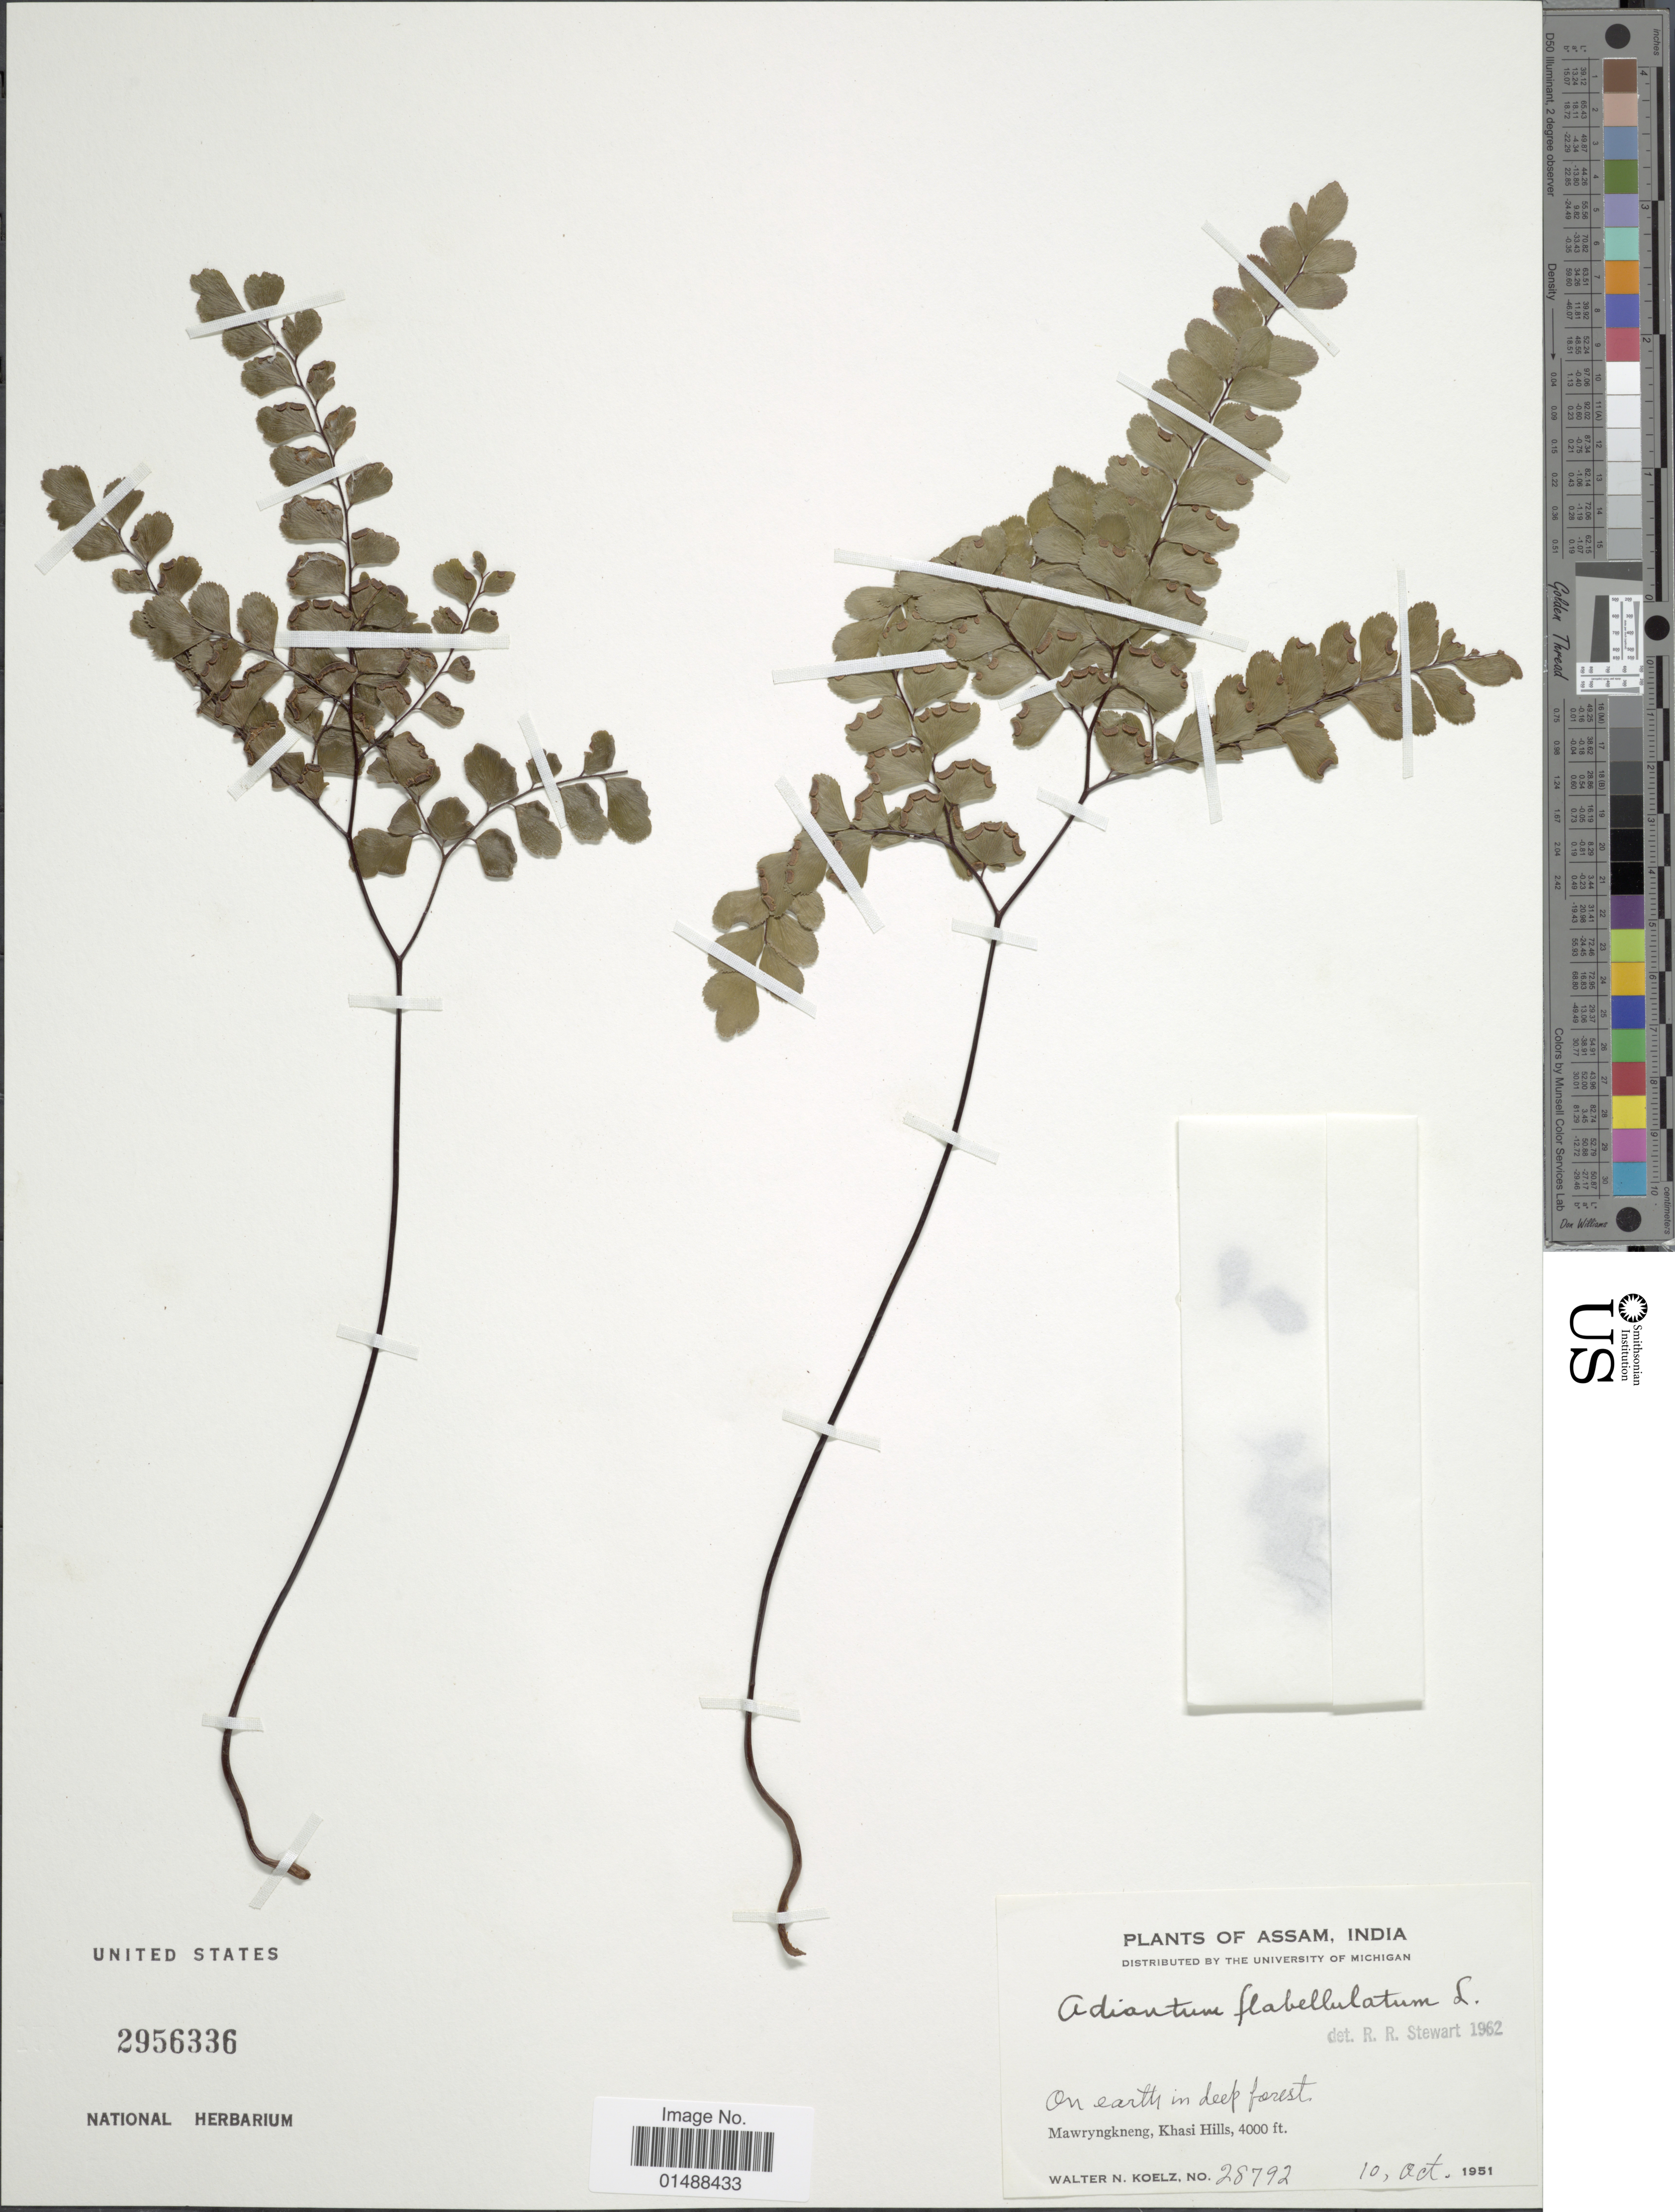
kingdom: Plantae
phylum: Tracheophyta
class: Polypodiopsida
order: Polypodiales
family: Pteridaceae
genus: Adiantum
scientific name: Adiantum flabellulatum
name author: L.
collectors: W. N. Koelz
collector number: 28792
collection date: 1951-10-10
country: India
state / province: Meghalaya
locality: Assam, India, Mawryngkneng, Khasi Hills.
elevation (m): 1219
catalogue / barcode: US 2956336